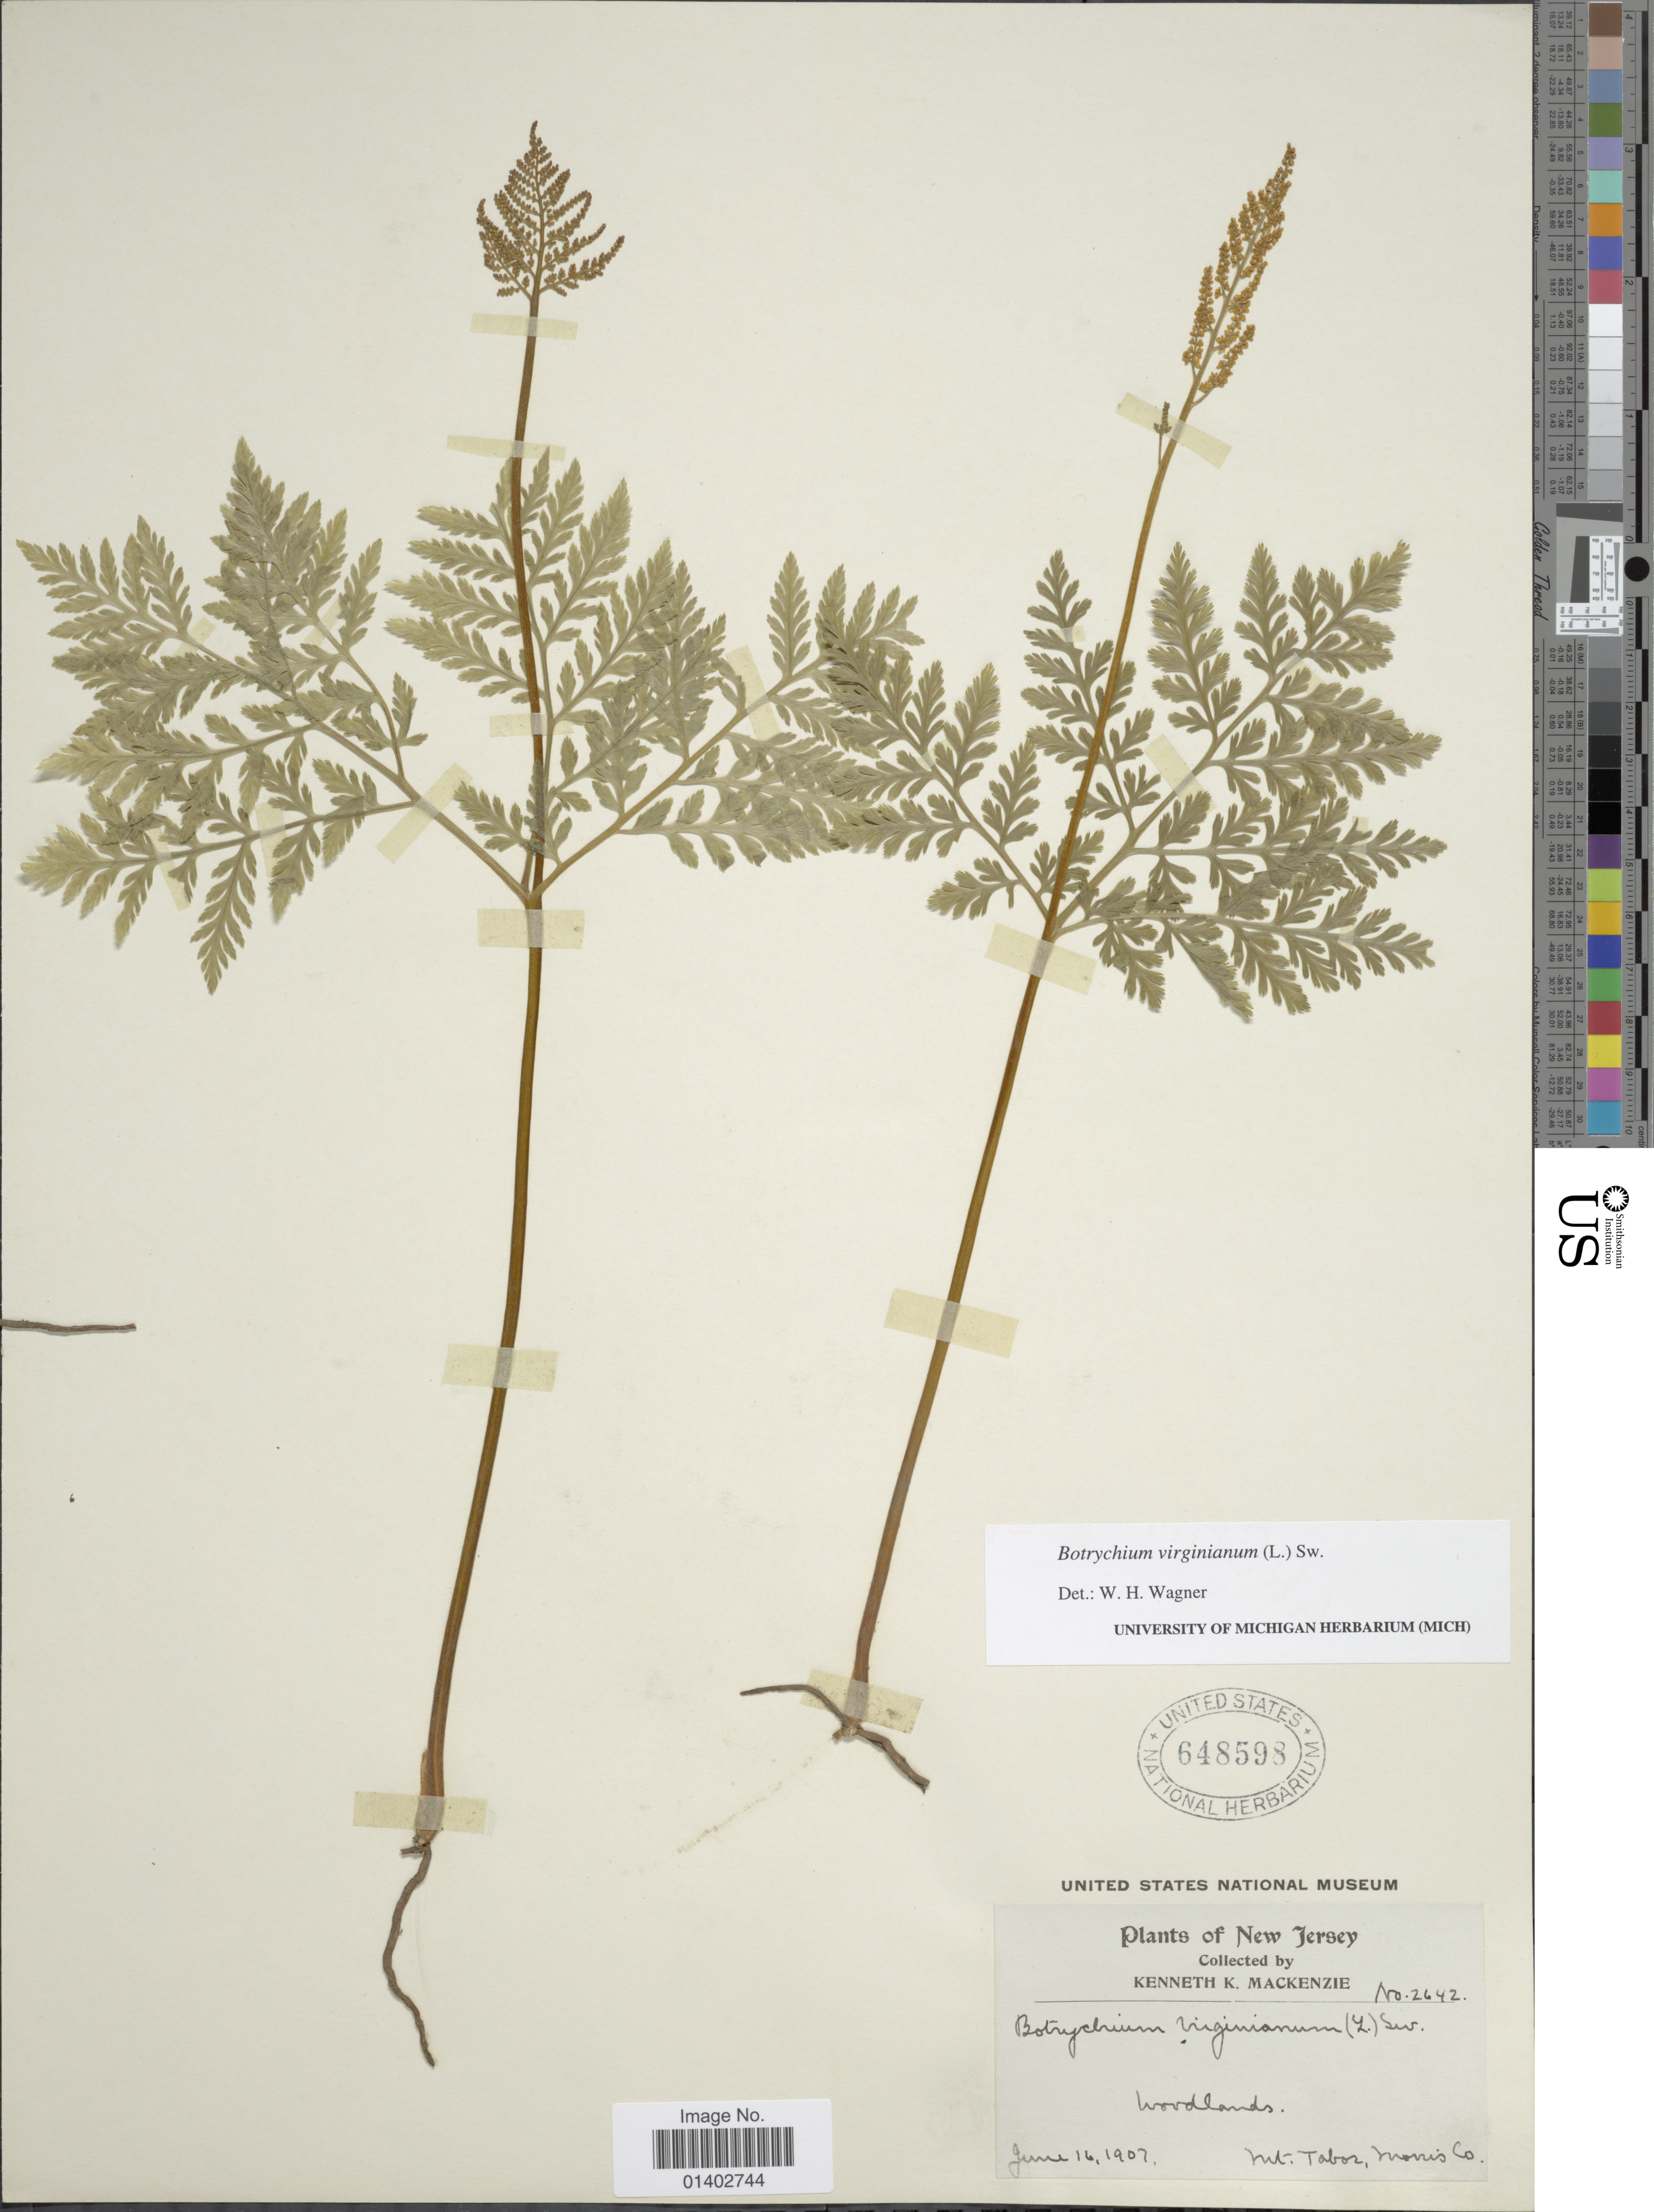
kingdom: Plantae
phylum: Tracheophyta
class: Polypodiopsida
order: Ophioglossales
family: Ophioglossaceae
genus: Botrychium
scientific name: Botrychium virginianum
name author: (L.) Sw.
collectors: K. K. Mackenzie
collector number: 2642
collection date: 1907-06-16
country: United States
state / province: New Jersey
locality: Mt tabor, Morris Co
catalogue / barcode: US 648598